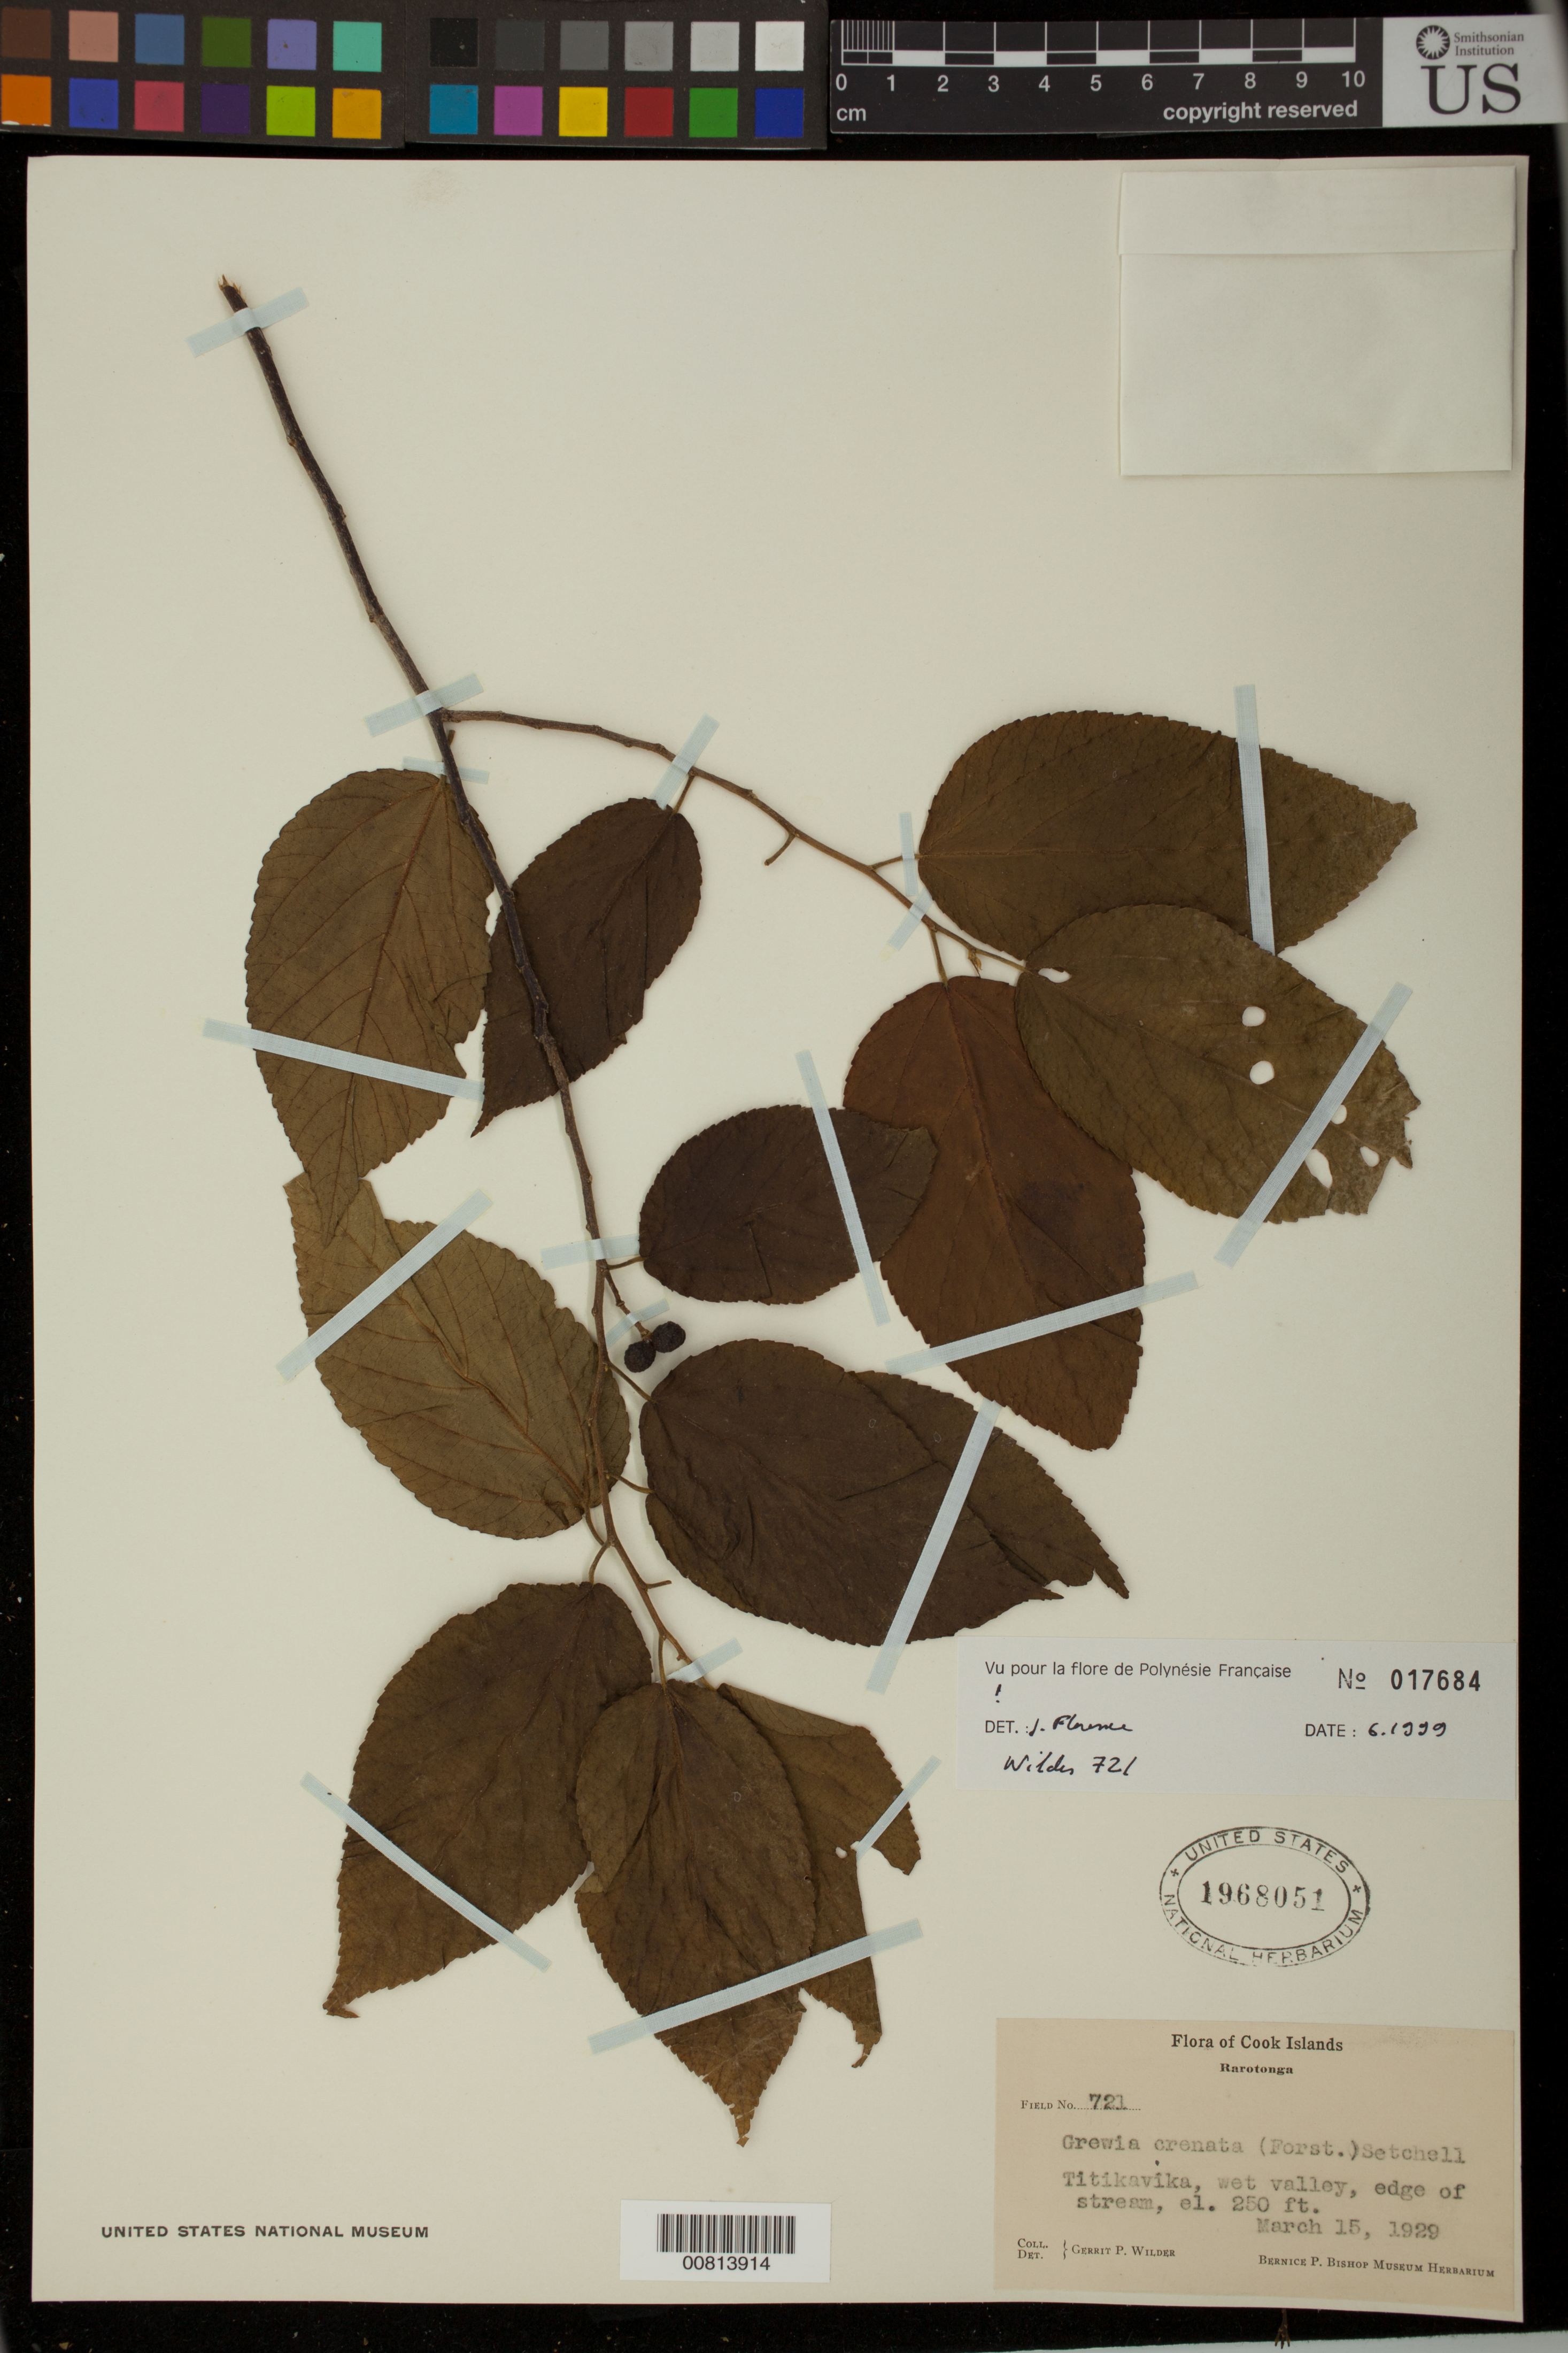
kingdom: Plantae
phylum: Tracheophyta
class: Magnoliopsida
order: Malvales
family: Malvaceae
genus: Grewia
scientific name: Grewia crenata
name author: (J.R. Forst. & G. Forst.) Schinz & Guillaumin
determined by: Florence, J.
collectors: G. Wilder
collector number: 721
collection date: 1929-03-15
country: Cook Islands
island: Rarotonga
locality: Titikavika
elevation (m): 450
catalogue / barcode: US 1968051